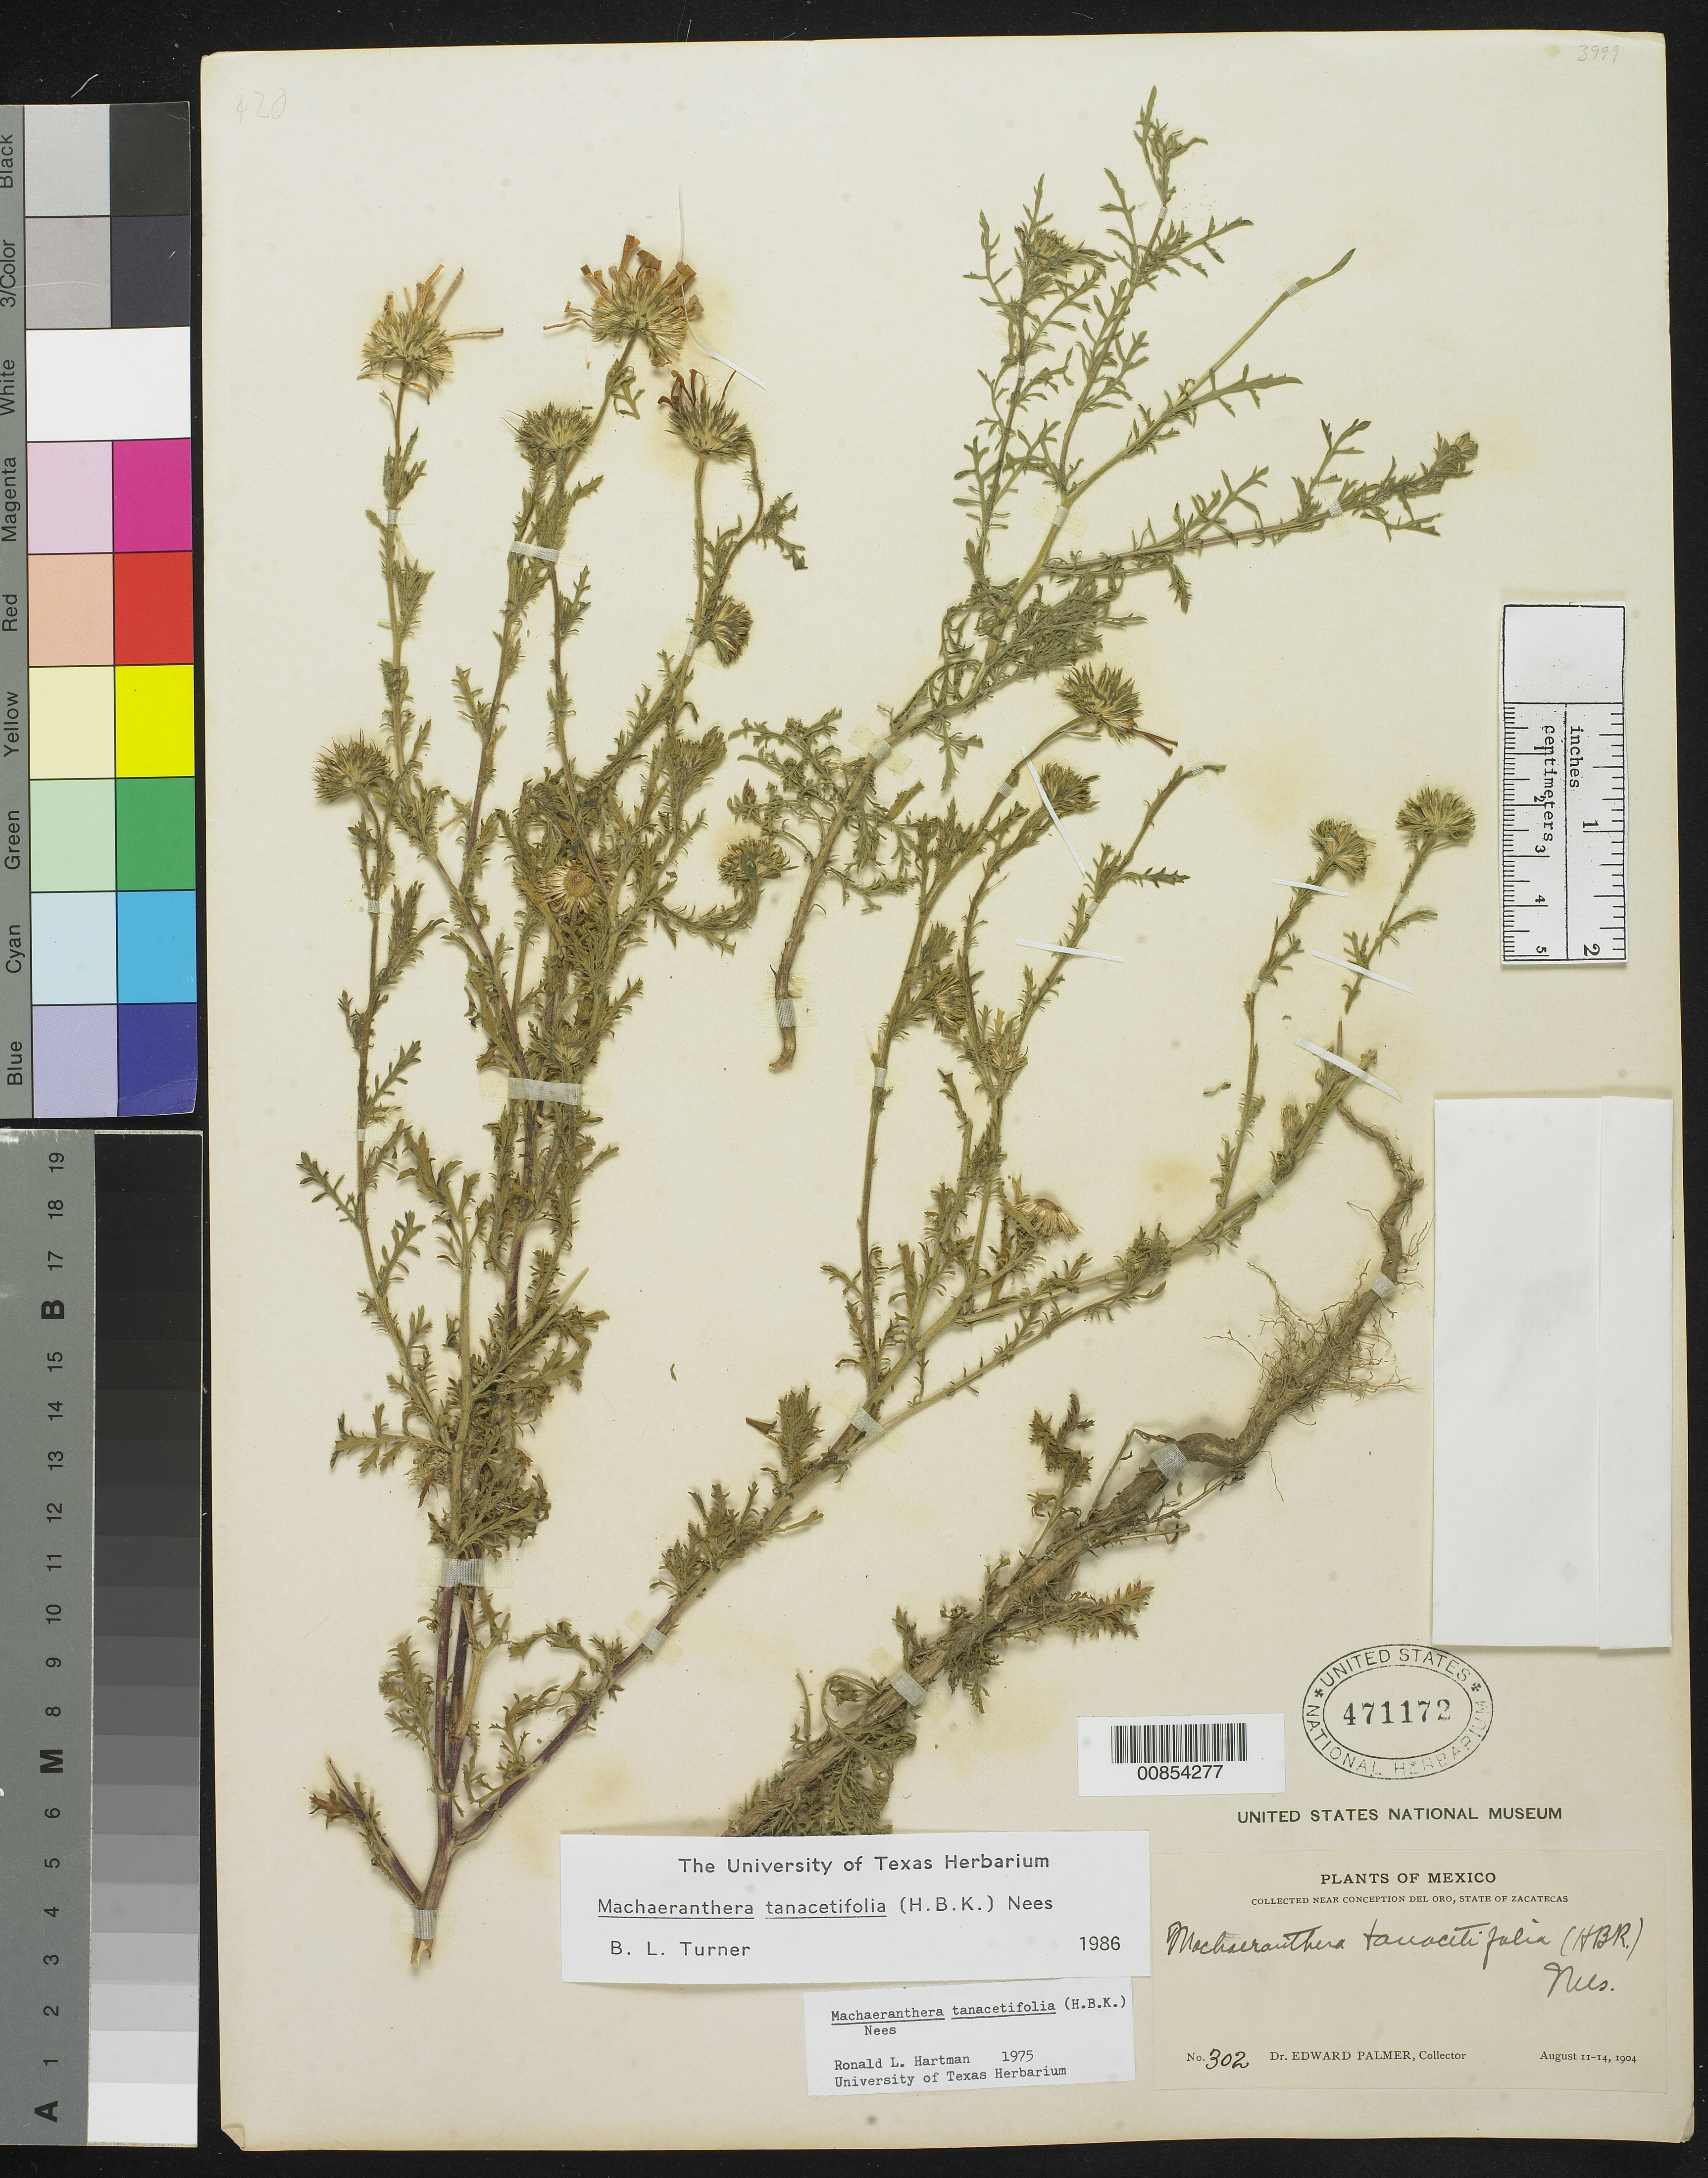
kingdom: Plantae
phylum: Tracheophyta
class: Magnoliopsida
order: Asterales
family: Asteraceae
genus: Machaeranthera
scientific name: Machaeranthera tanacetifolia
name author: (Kunth) Nees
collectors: E. Palmer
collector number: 302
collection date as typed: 11 Aug 1904 to 14 Aug 1904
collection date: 1904-08-11/1904-08-14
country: Mexico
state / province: Zacatecas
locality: Near Concepción del Oro, Zacatecas.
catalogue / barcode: US 471172